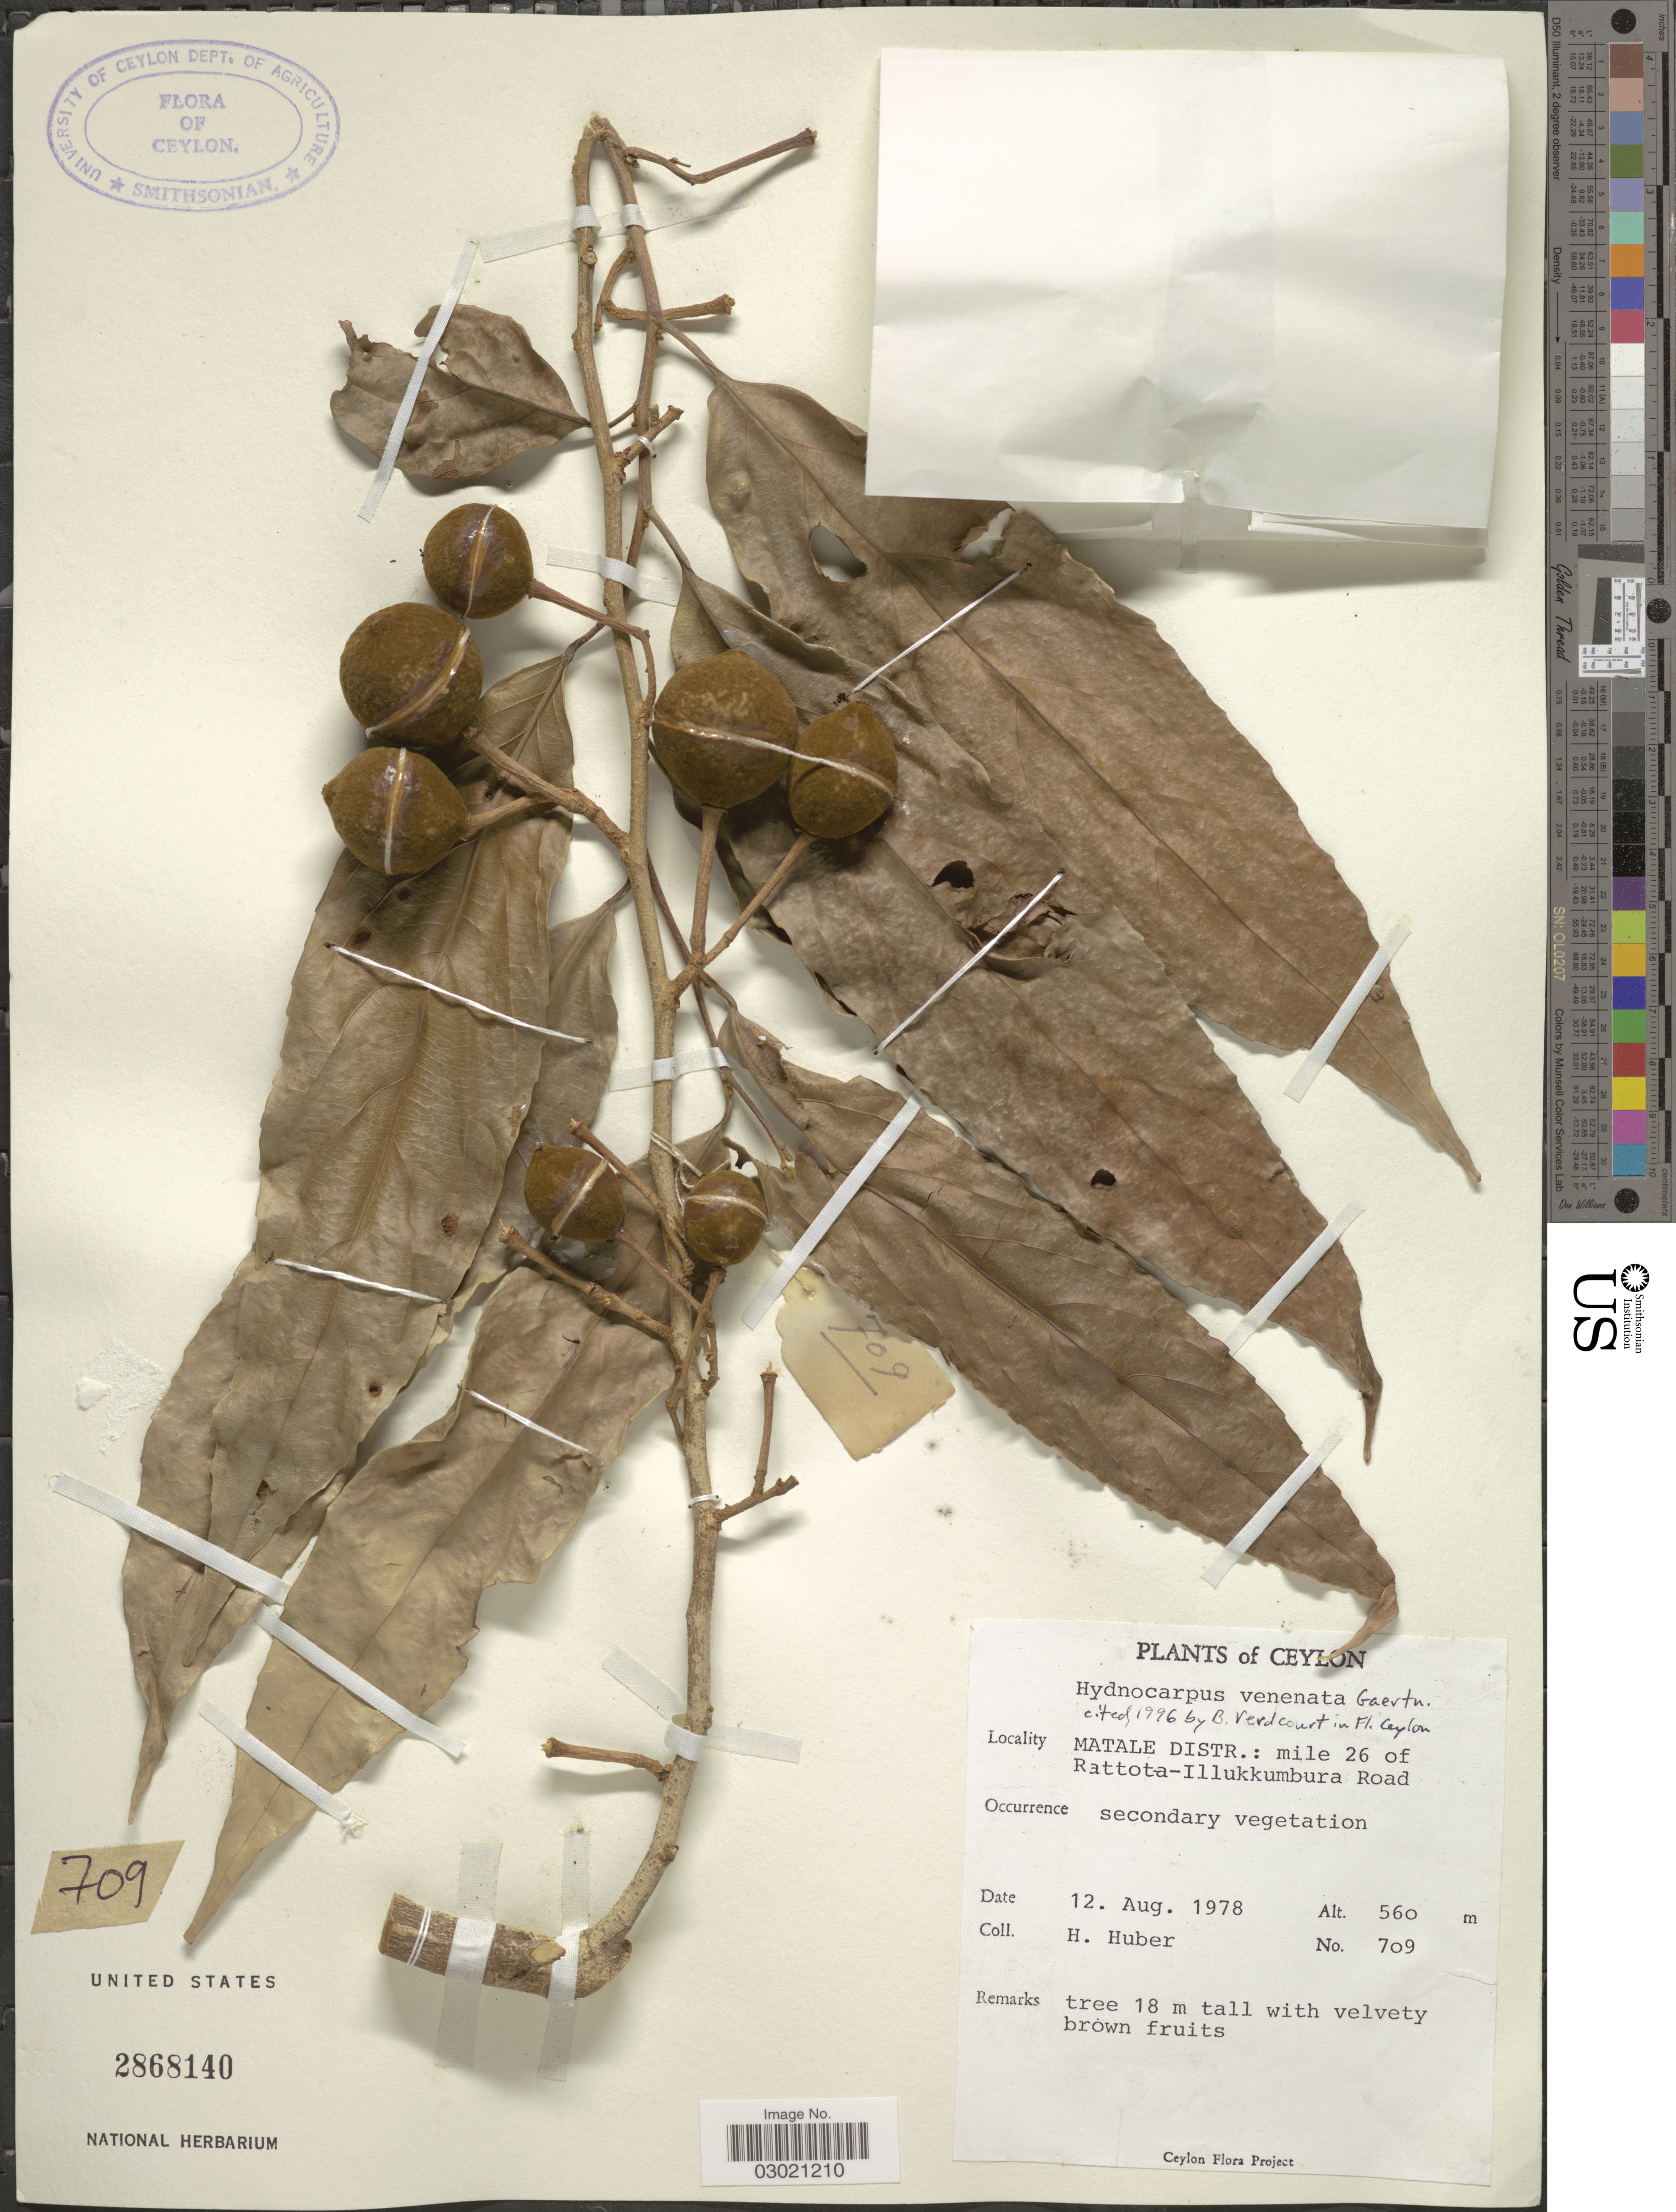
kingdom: Plantae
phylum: Tracheophyta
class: Magnoliopsida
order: Malpighiales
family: Achariaceae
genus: Hydnocarpus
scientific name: Hydnocarpus venenatus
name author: Gaertn.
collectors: H. Huber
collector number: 709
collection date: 1978-08-12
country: Sri Lanka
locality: Ceylon, Matale Distr.: mile 26 of Rattota-Illukkumbura Road.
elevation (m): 560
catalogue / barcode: US 2868140